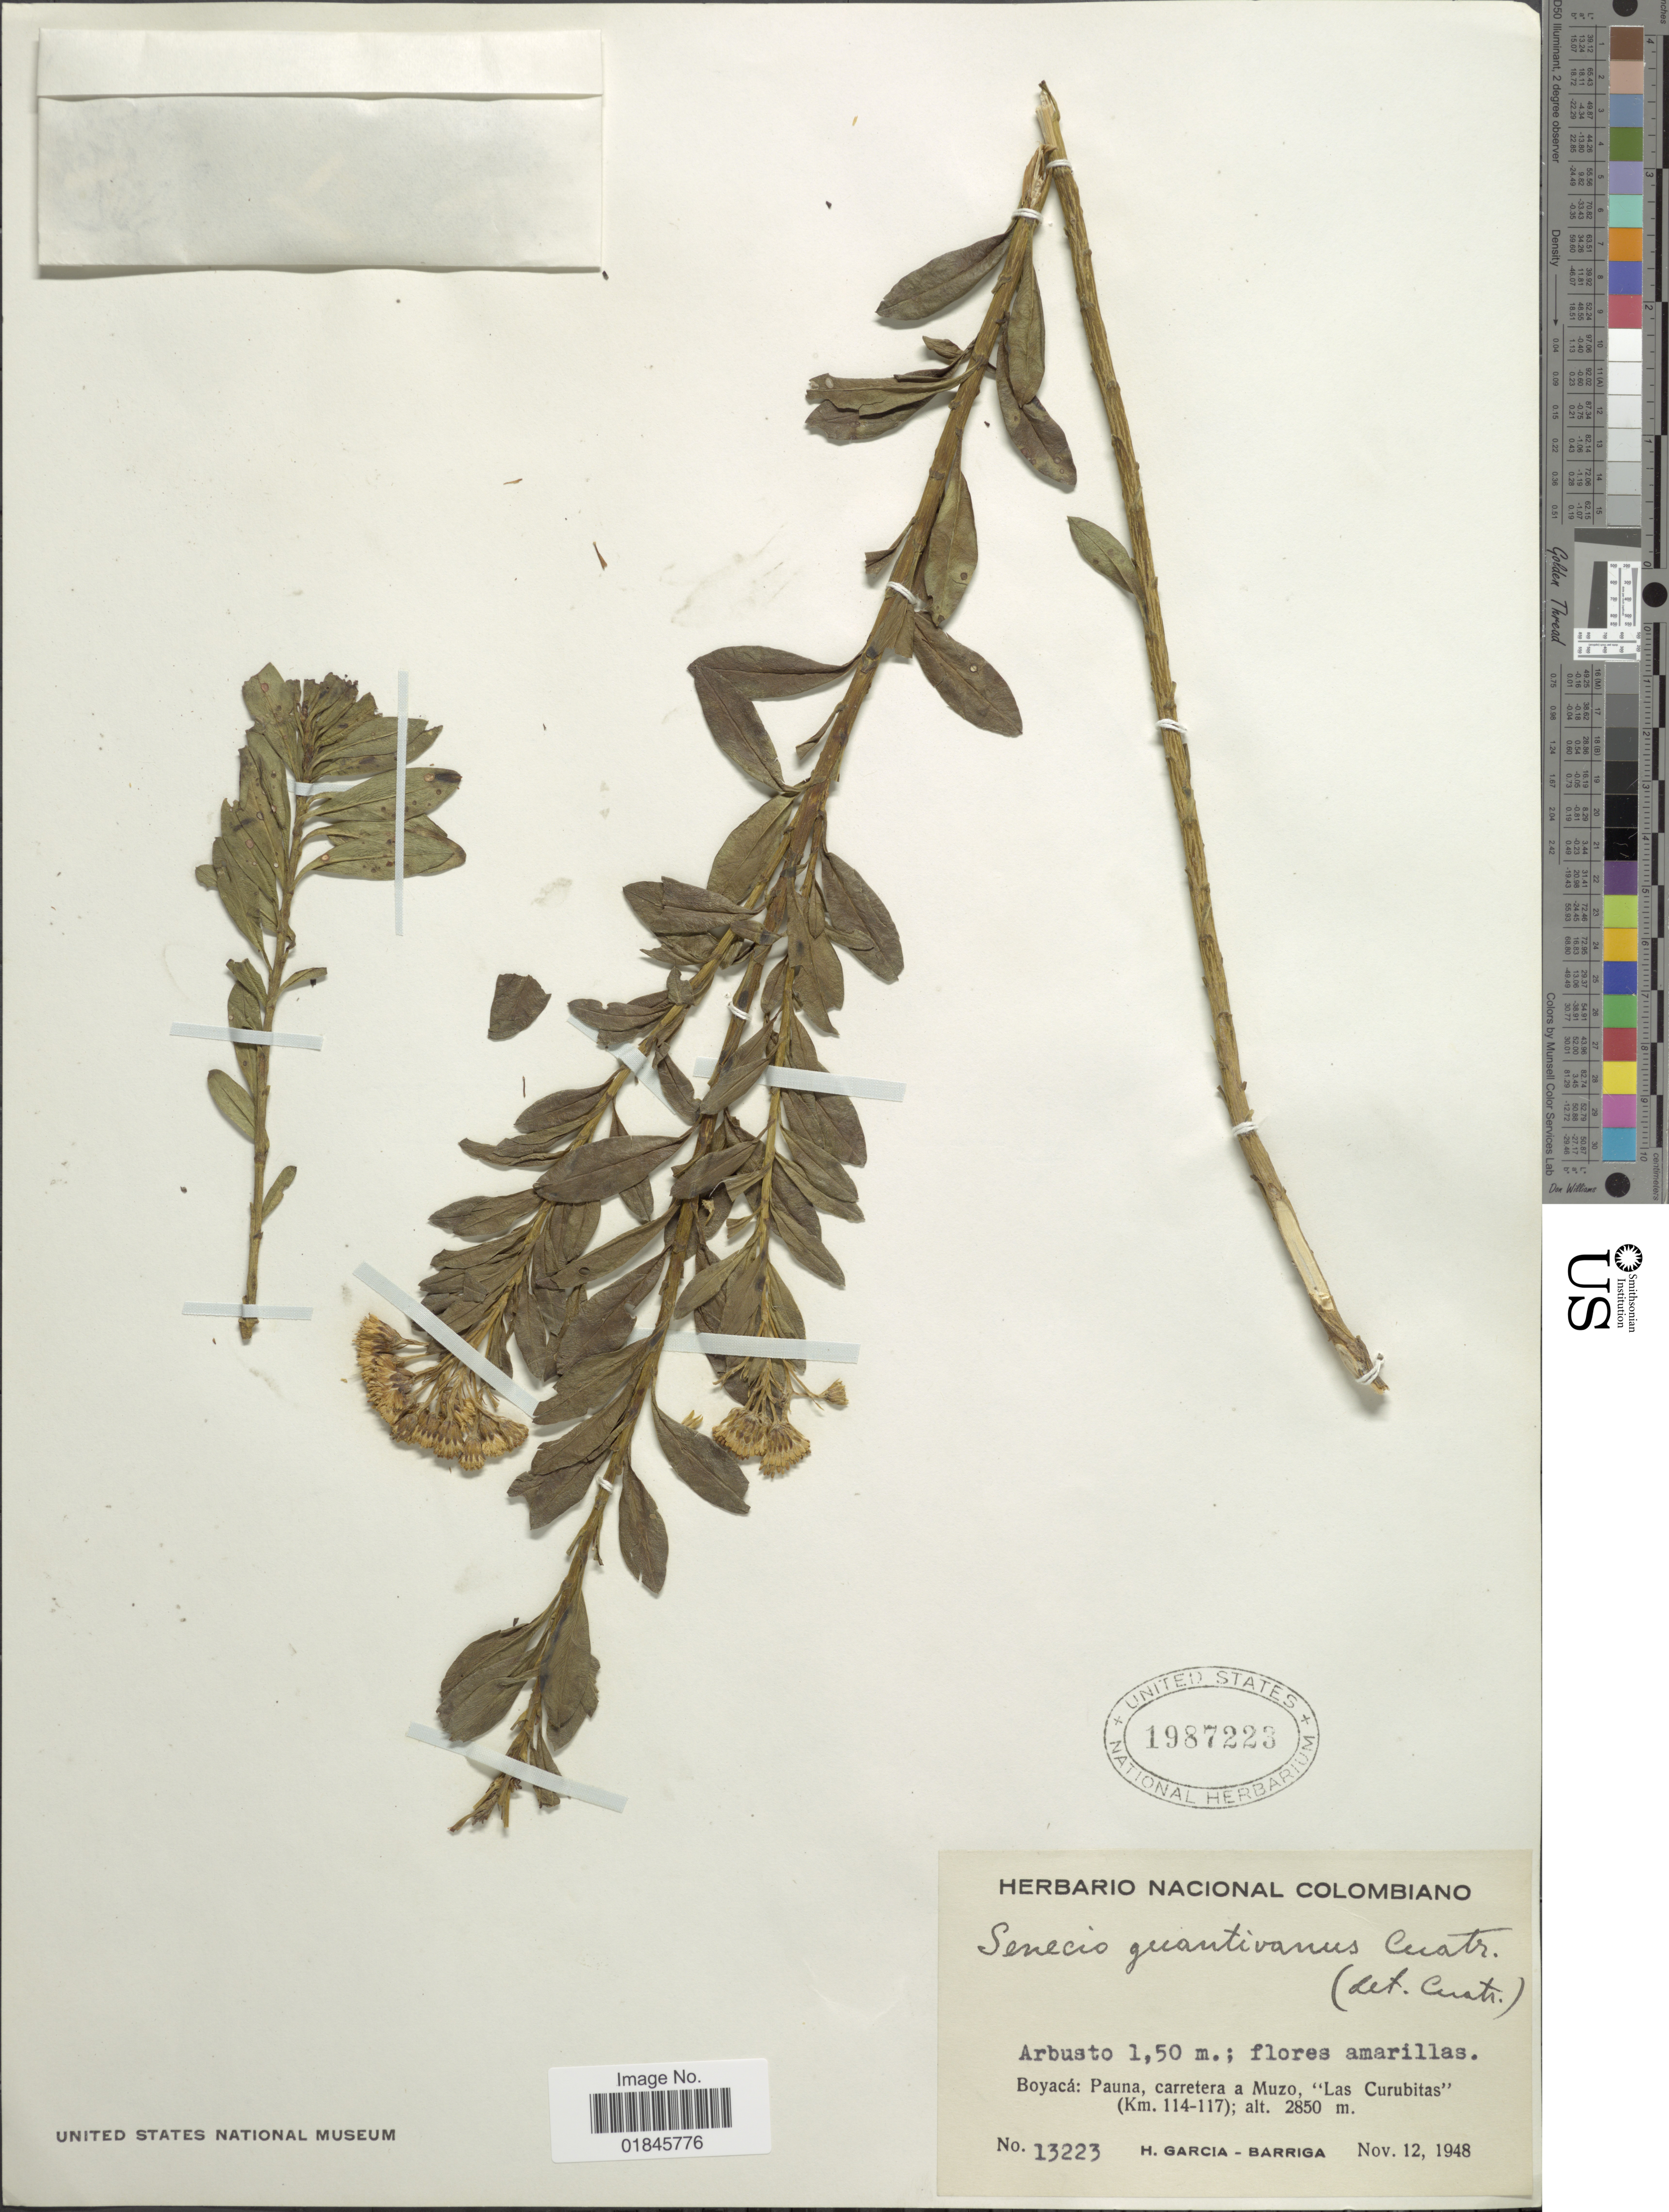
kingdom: Plantae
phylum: Tracheophyta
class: Magnoliopsida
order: Asterales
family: Asteraceae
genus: Pentacalia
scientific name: Pentacalia pulchella subsp. guantivana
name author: (Cuatrec.) Cuatrec.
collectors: H. García Barriga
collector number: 13223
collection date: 1948-11-12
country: Colombia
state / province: Boyacá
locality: Boyacá: Pauna, carretera a Muzo, "Las Curubitas" (Km. 114-117)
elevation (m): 2850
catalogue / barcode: US 1987223